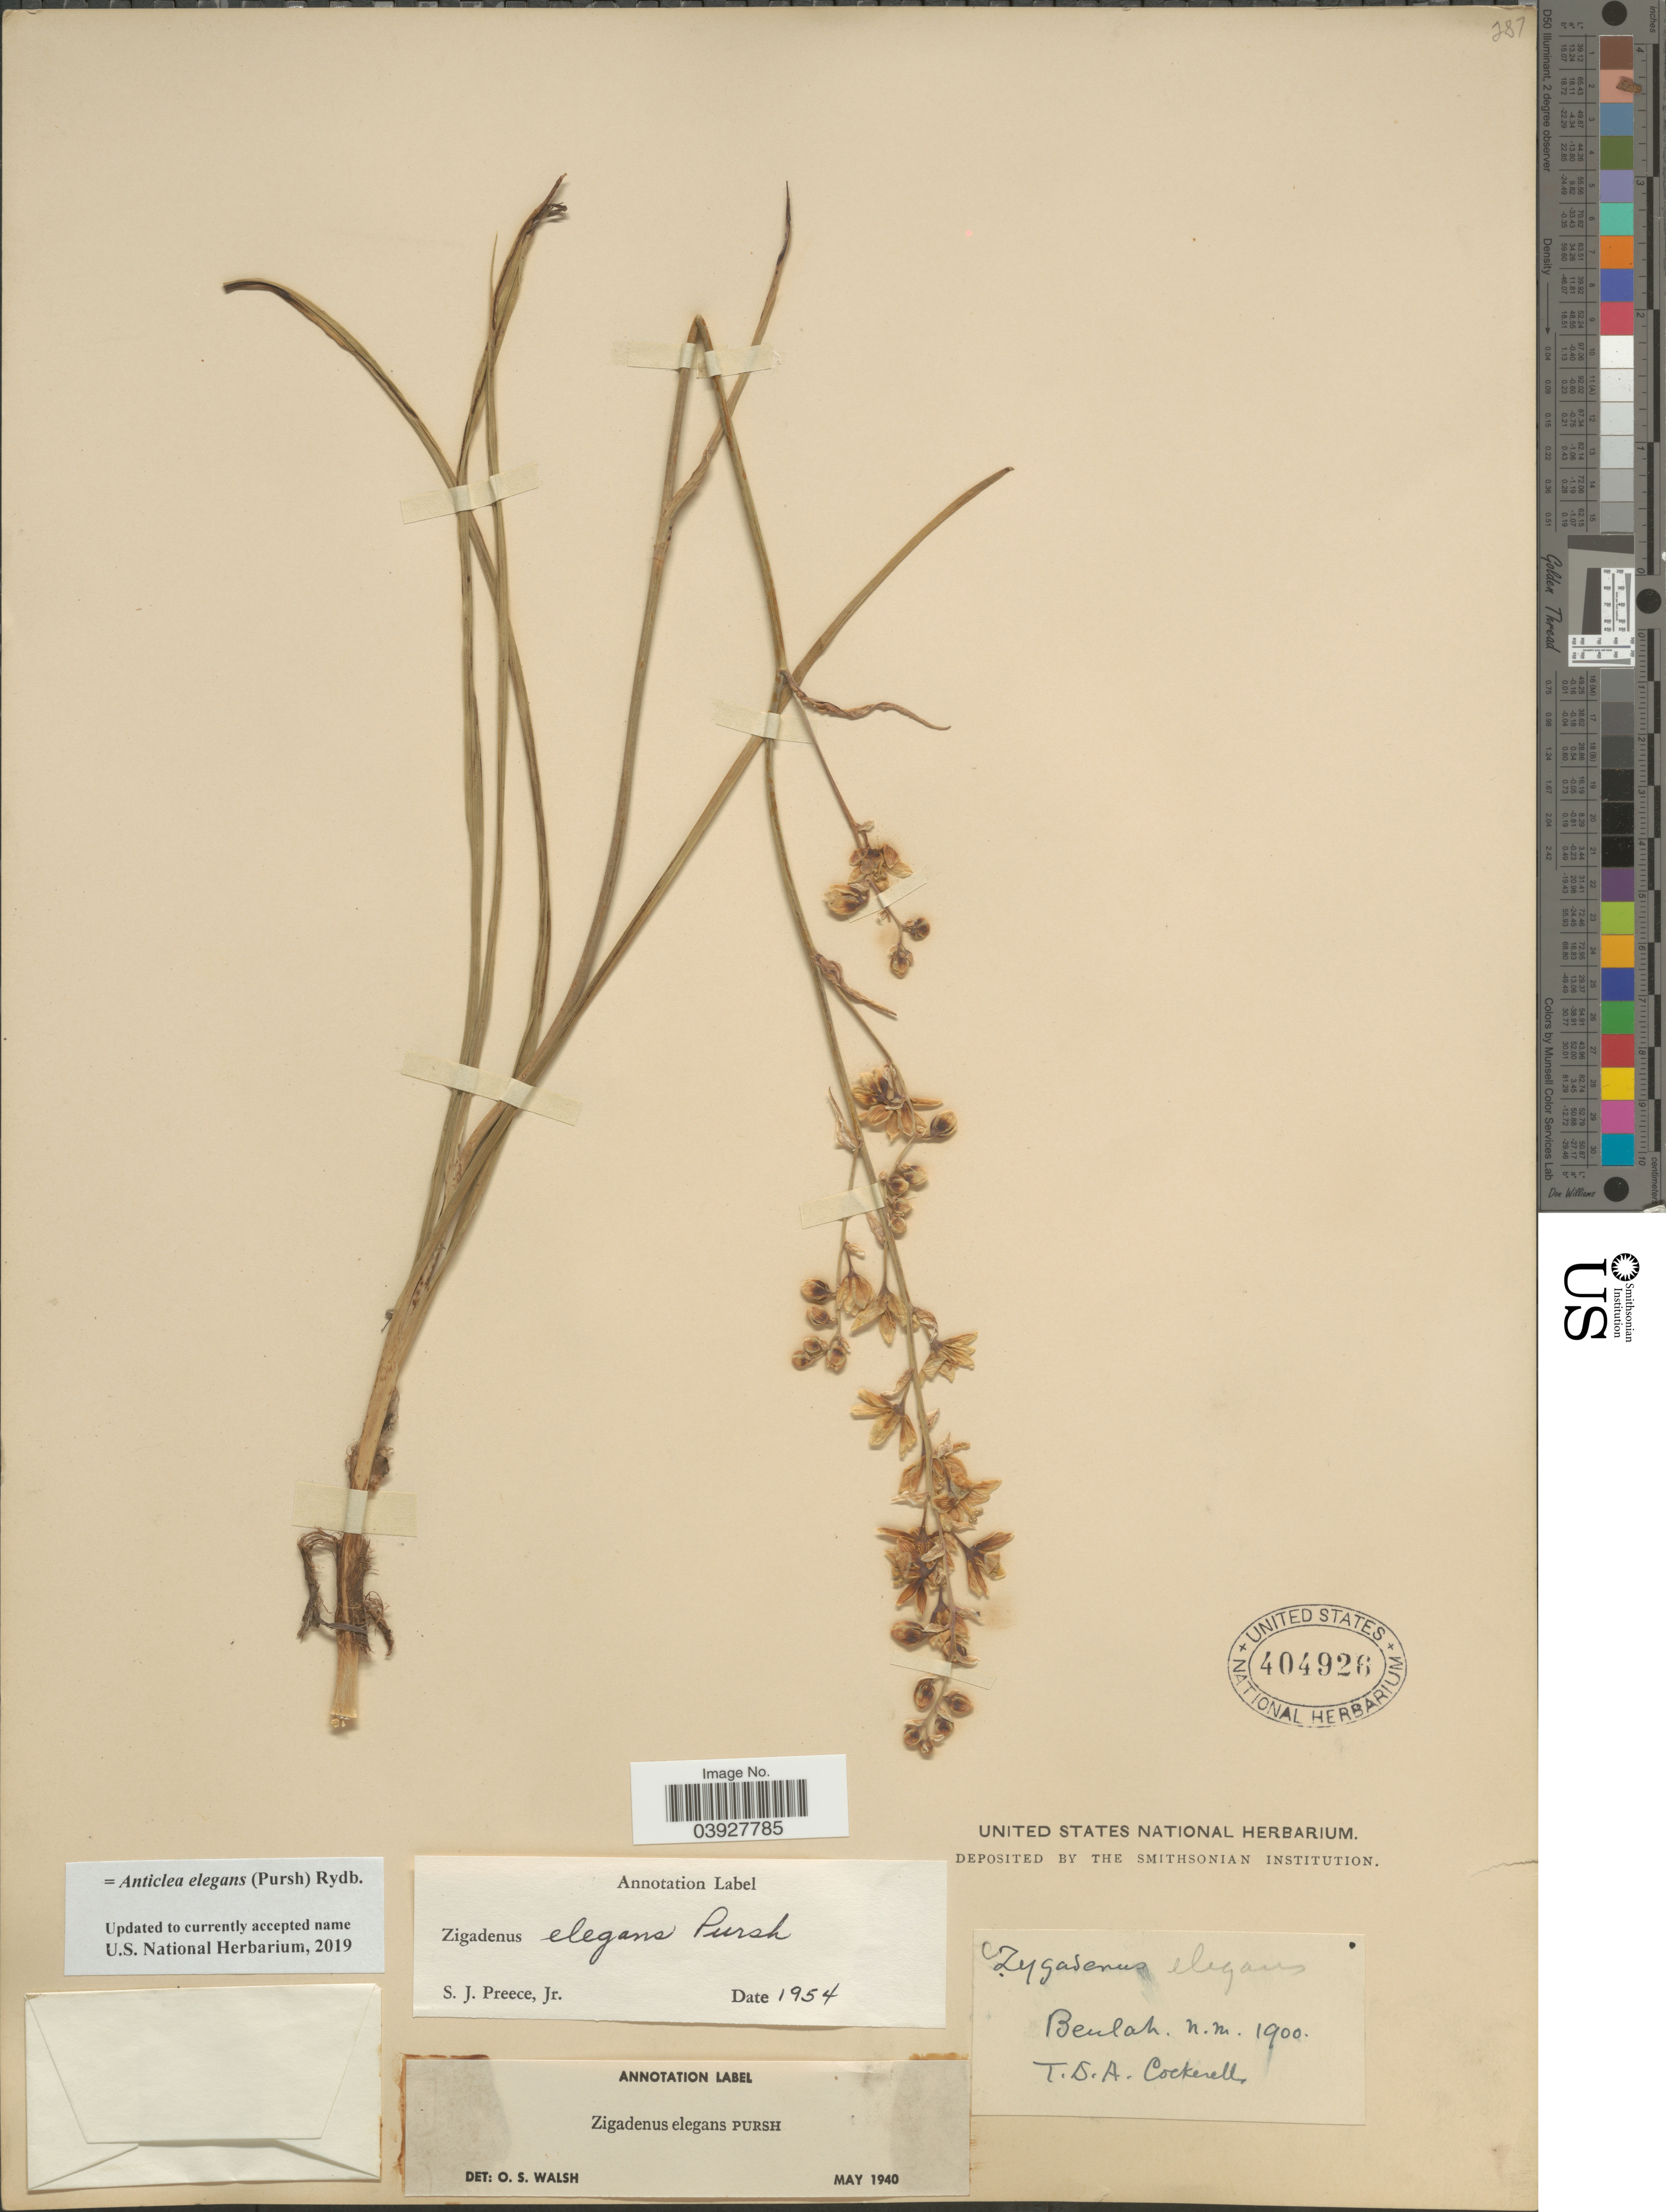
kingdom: Plantae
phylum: Tracheophyta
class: Liliopsida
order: Liliales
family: Melanthiaceae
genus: Anticlea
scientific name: Anticlea elegans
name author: (Pursh) Rydb.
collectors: T. Cockerell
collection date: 1900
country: United States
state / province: New Mexico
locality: Beulah.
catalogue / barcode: US 404926